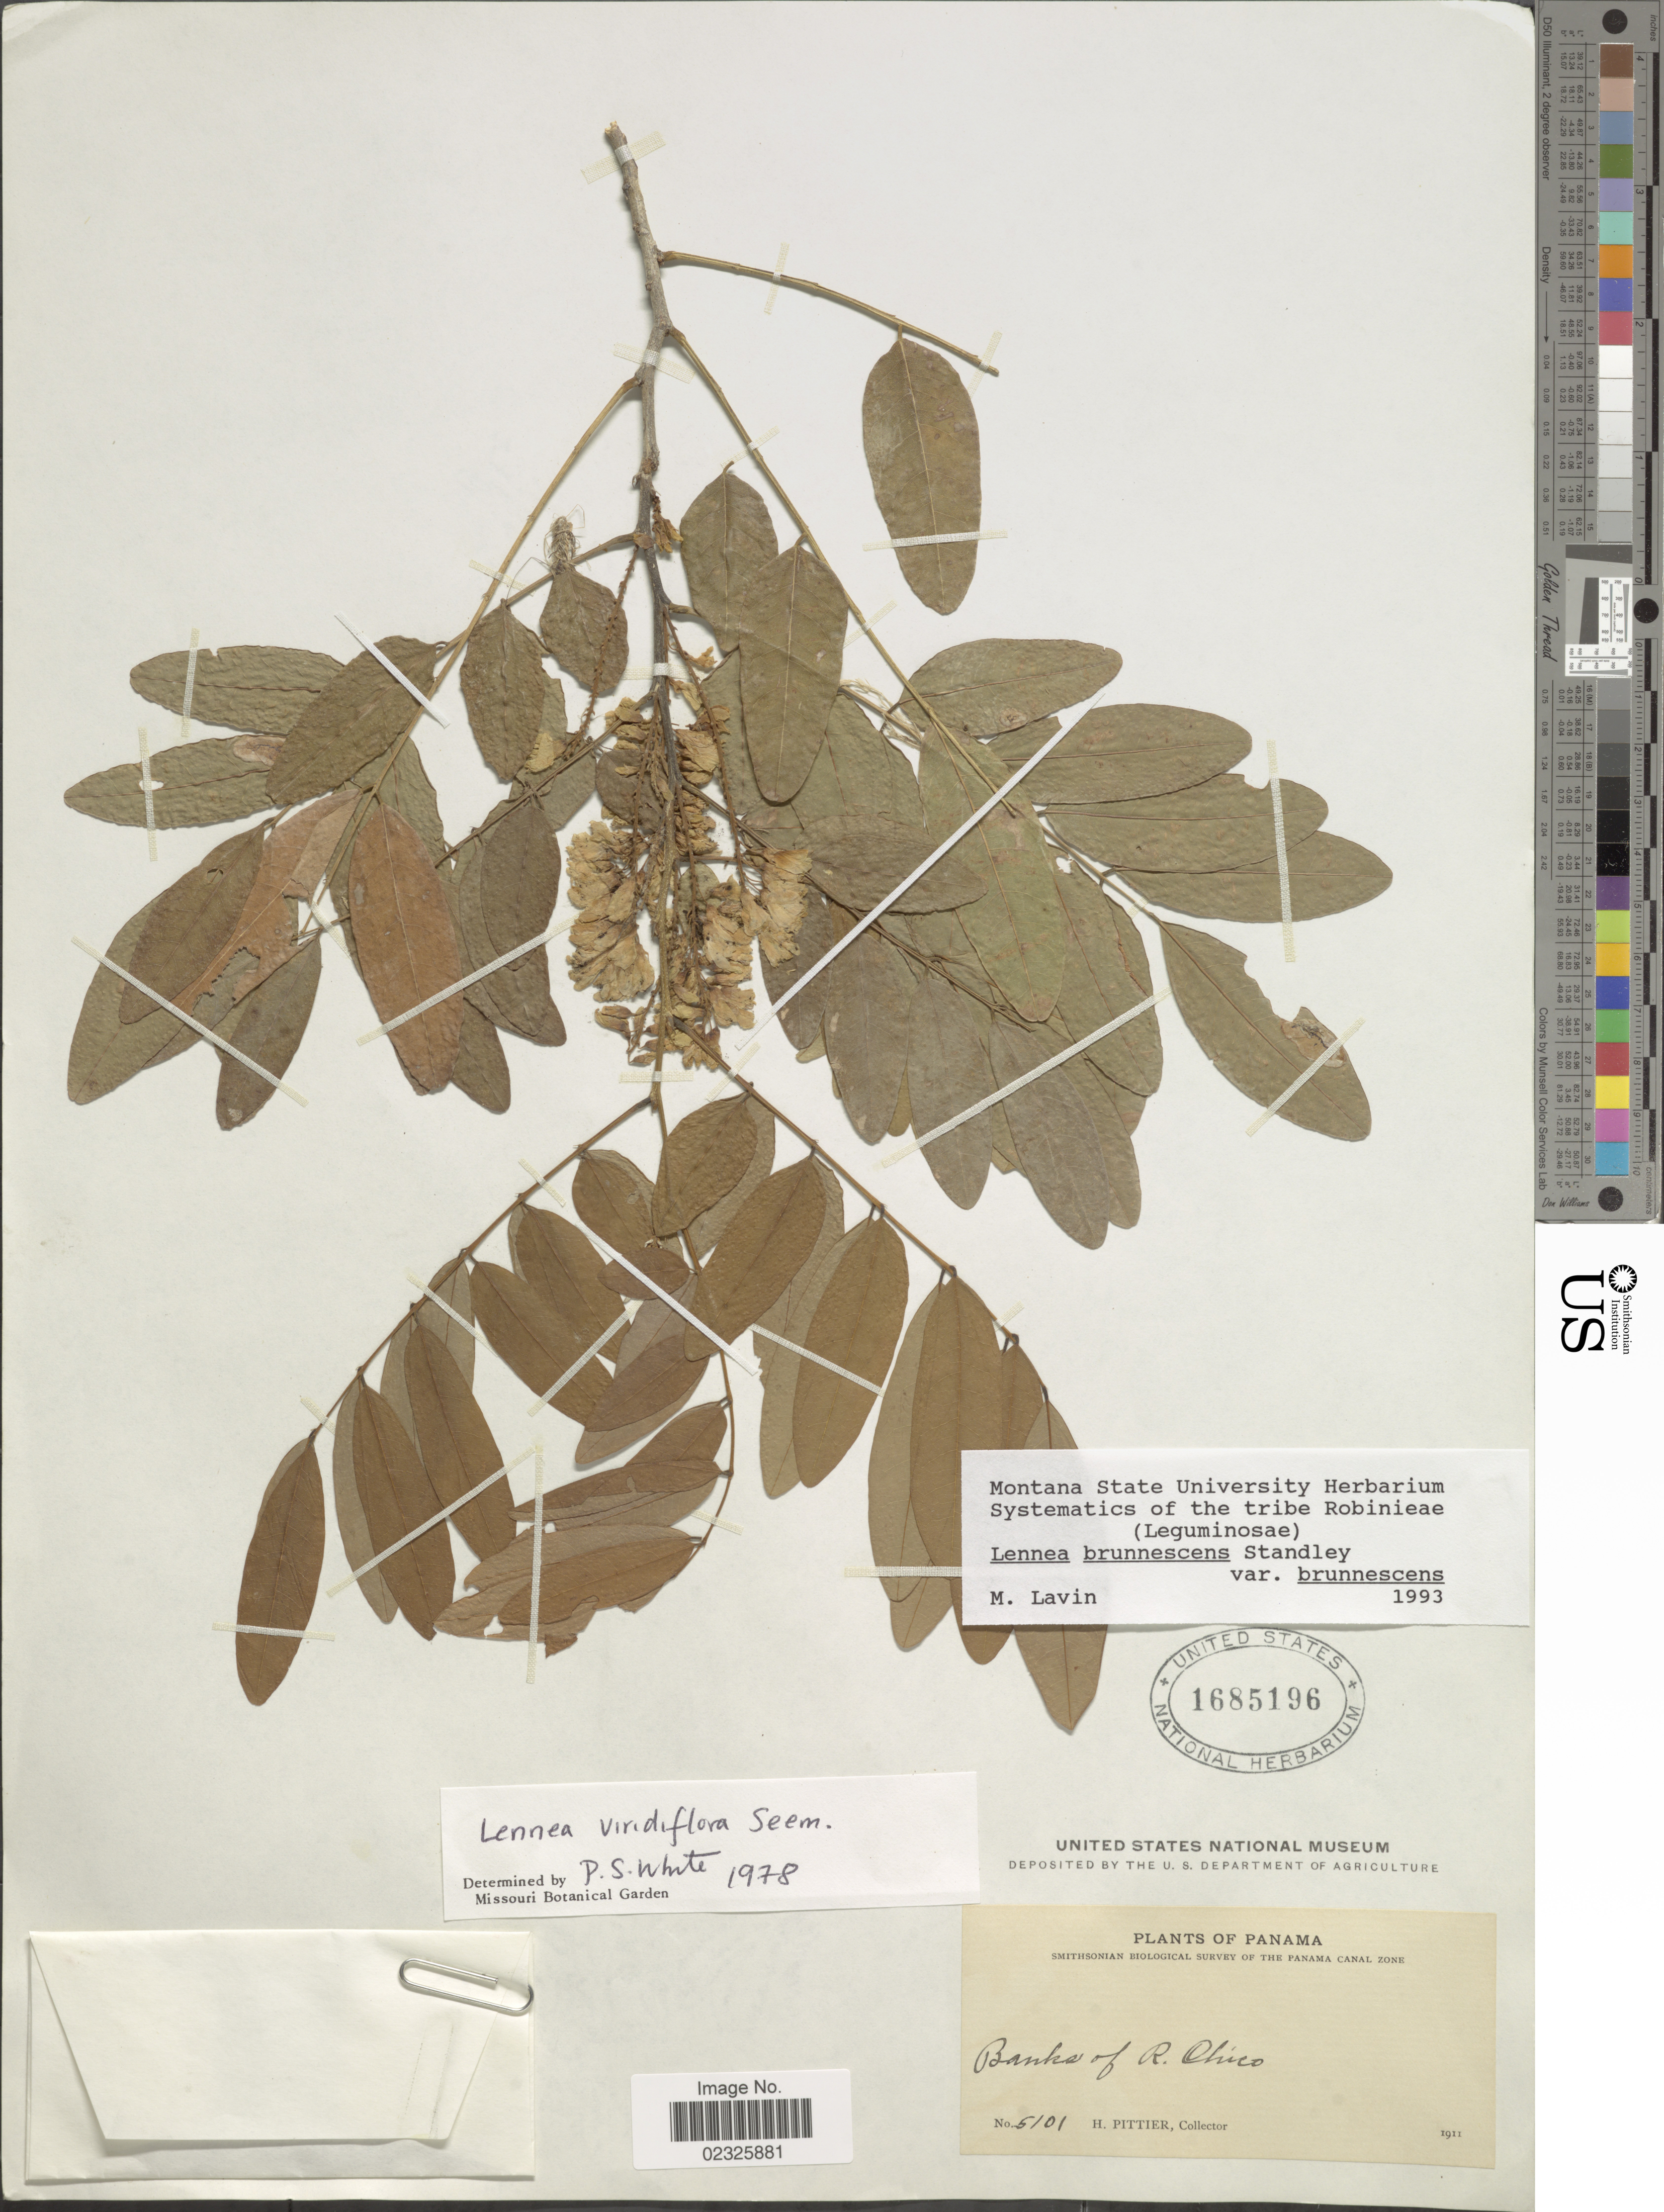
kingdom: Plantae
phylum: Tracheophyta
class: Magnoliopsida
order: Fabales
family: Fabaceae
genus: Lennea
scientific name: Lennea brunnescens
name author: Standl.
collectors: H. F. Pittier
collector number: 5101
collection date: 1911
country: Panama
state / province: Colón / Panamá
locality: The Panama Canal Zone, banks of R. Chico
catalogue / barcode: US 1684196